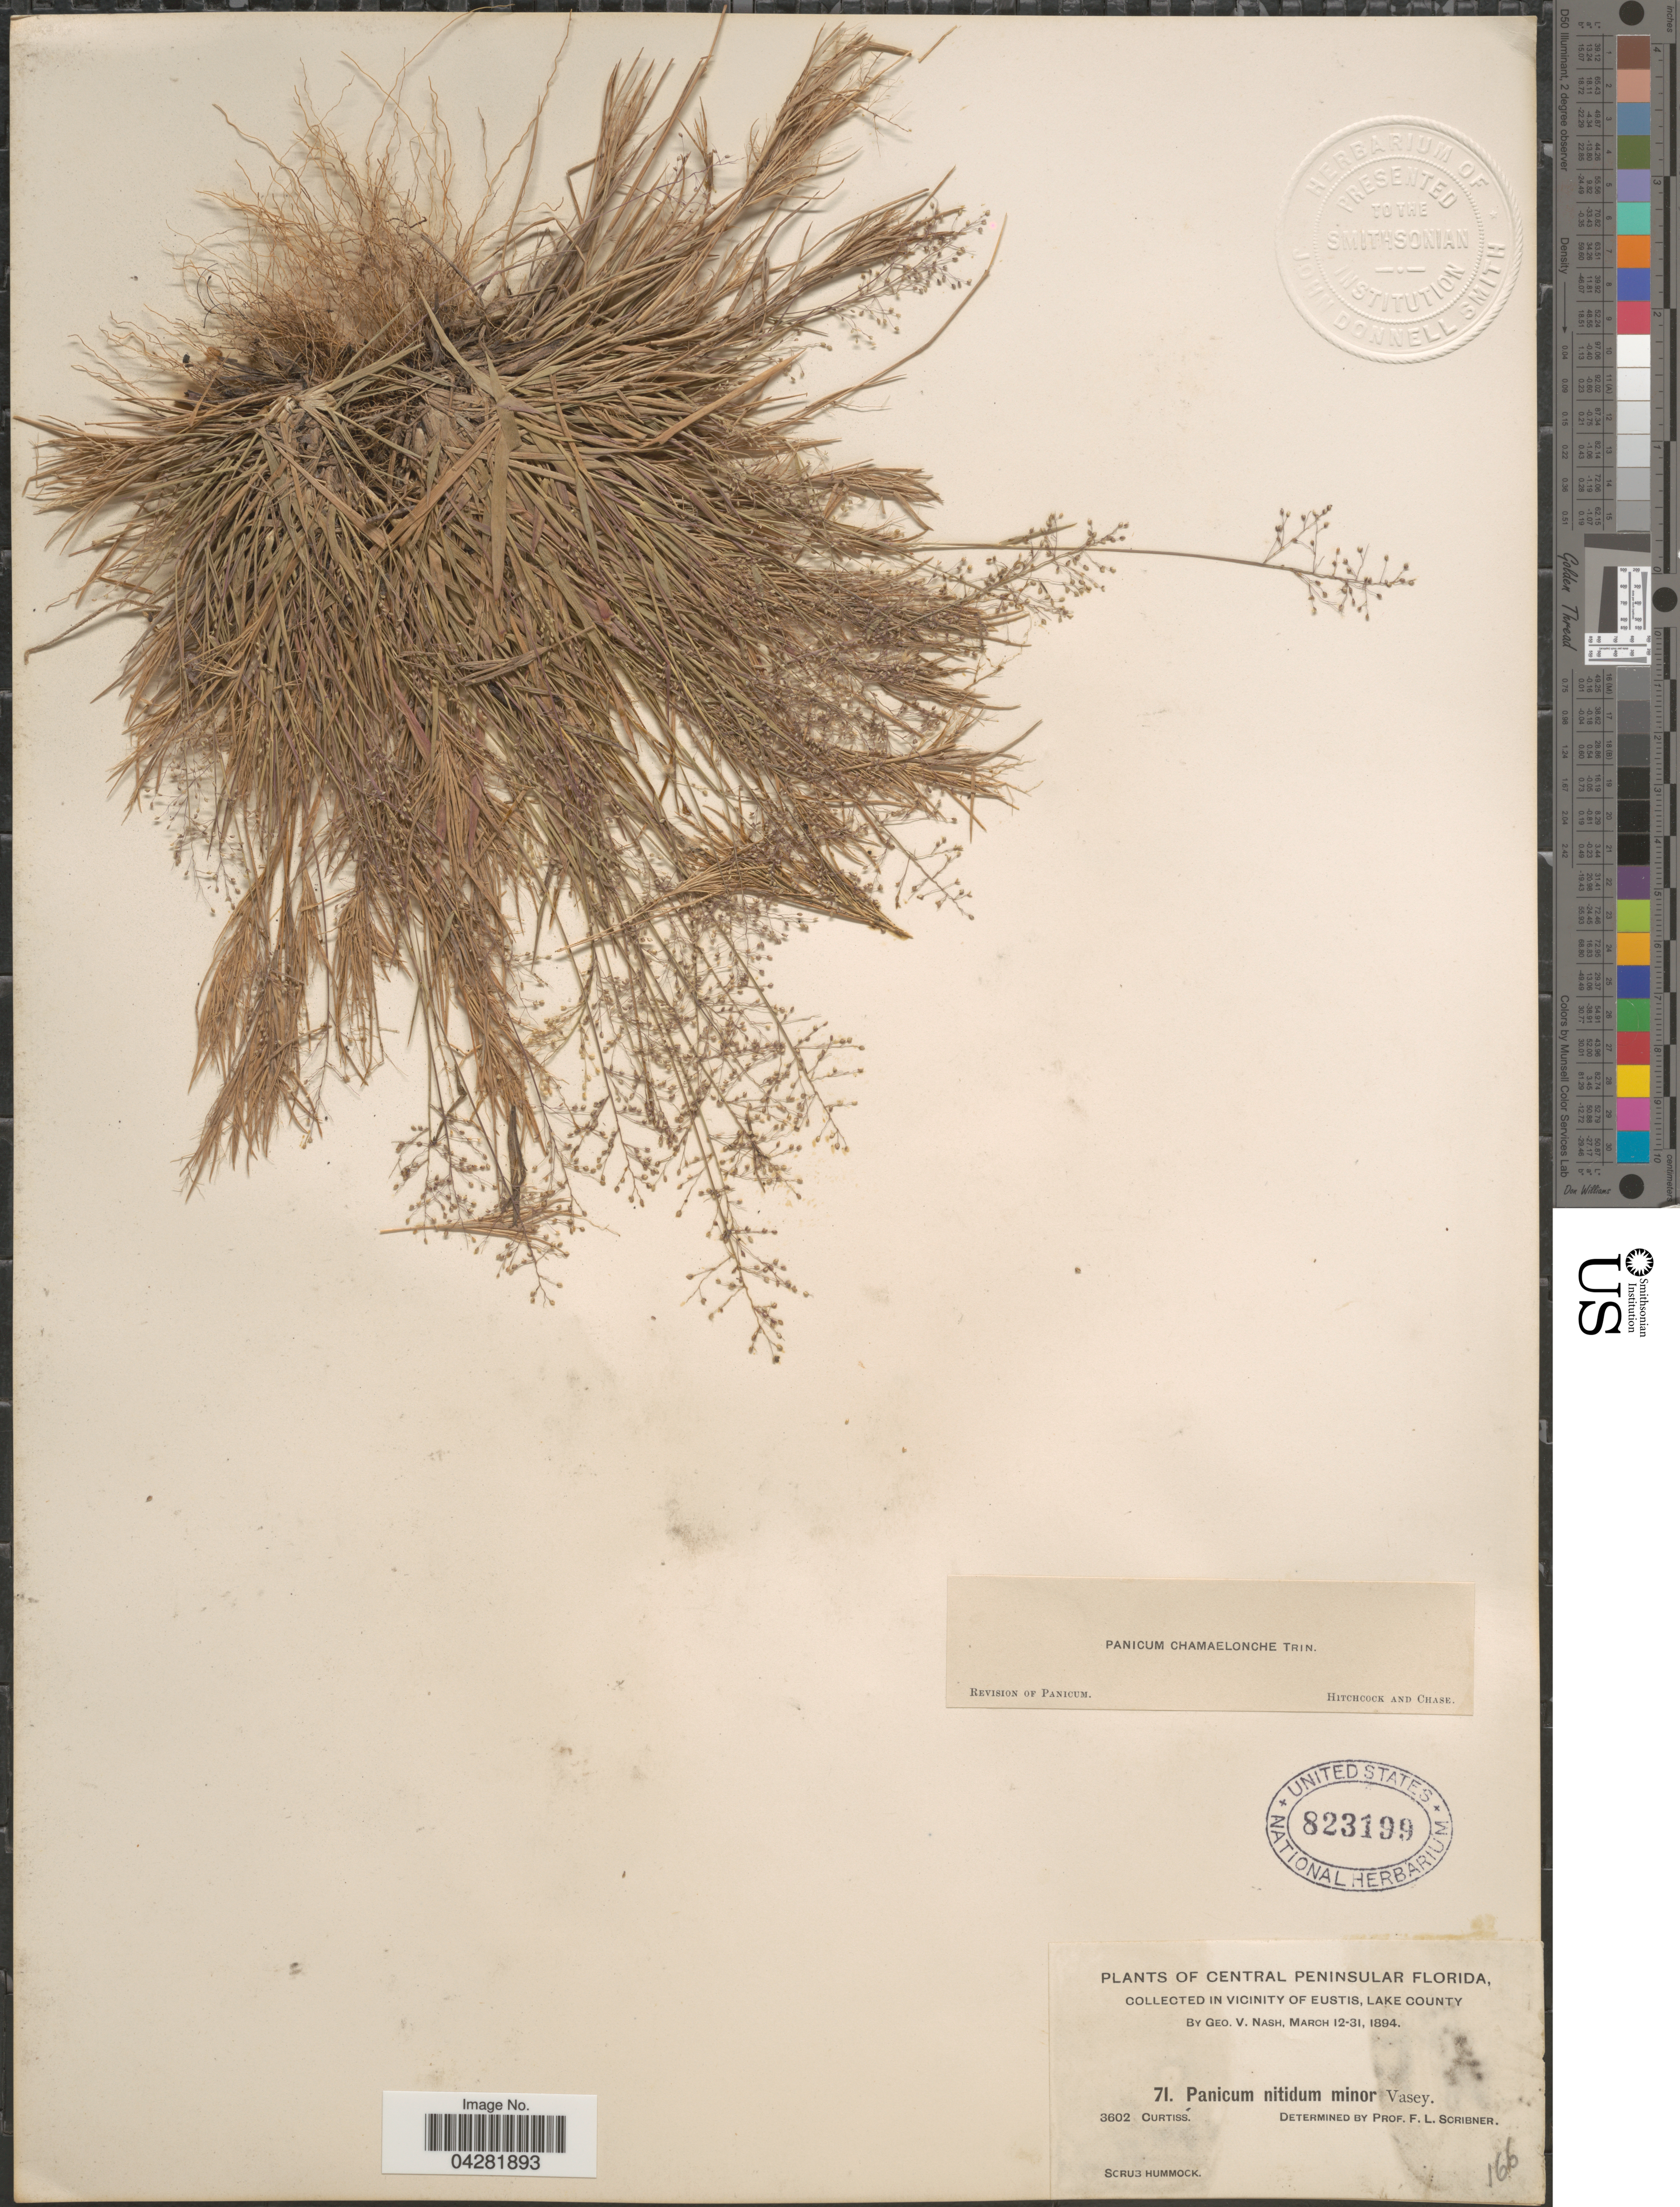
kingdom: Plantae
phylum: Tracheophyta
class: Liliopsida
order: Poales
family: Poaceae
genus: Dichanthelium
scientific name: Dichanthelium ensifolium var. ensifolium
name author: (Baldwin ex Elliot) Gould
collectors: G. V. Nash & -. Curtiss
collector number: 71/3602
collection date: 1894-03-12/1894-03-31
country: United States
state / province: Florida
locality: Central Peninsular Florida, in vicinity of Eustis, Lake County.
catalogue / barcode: US 823199